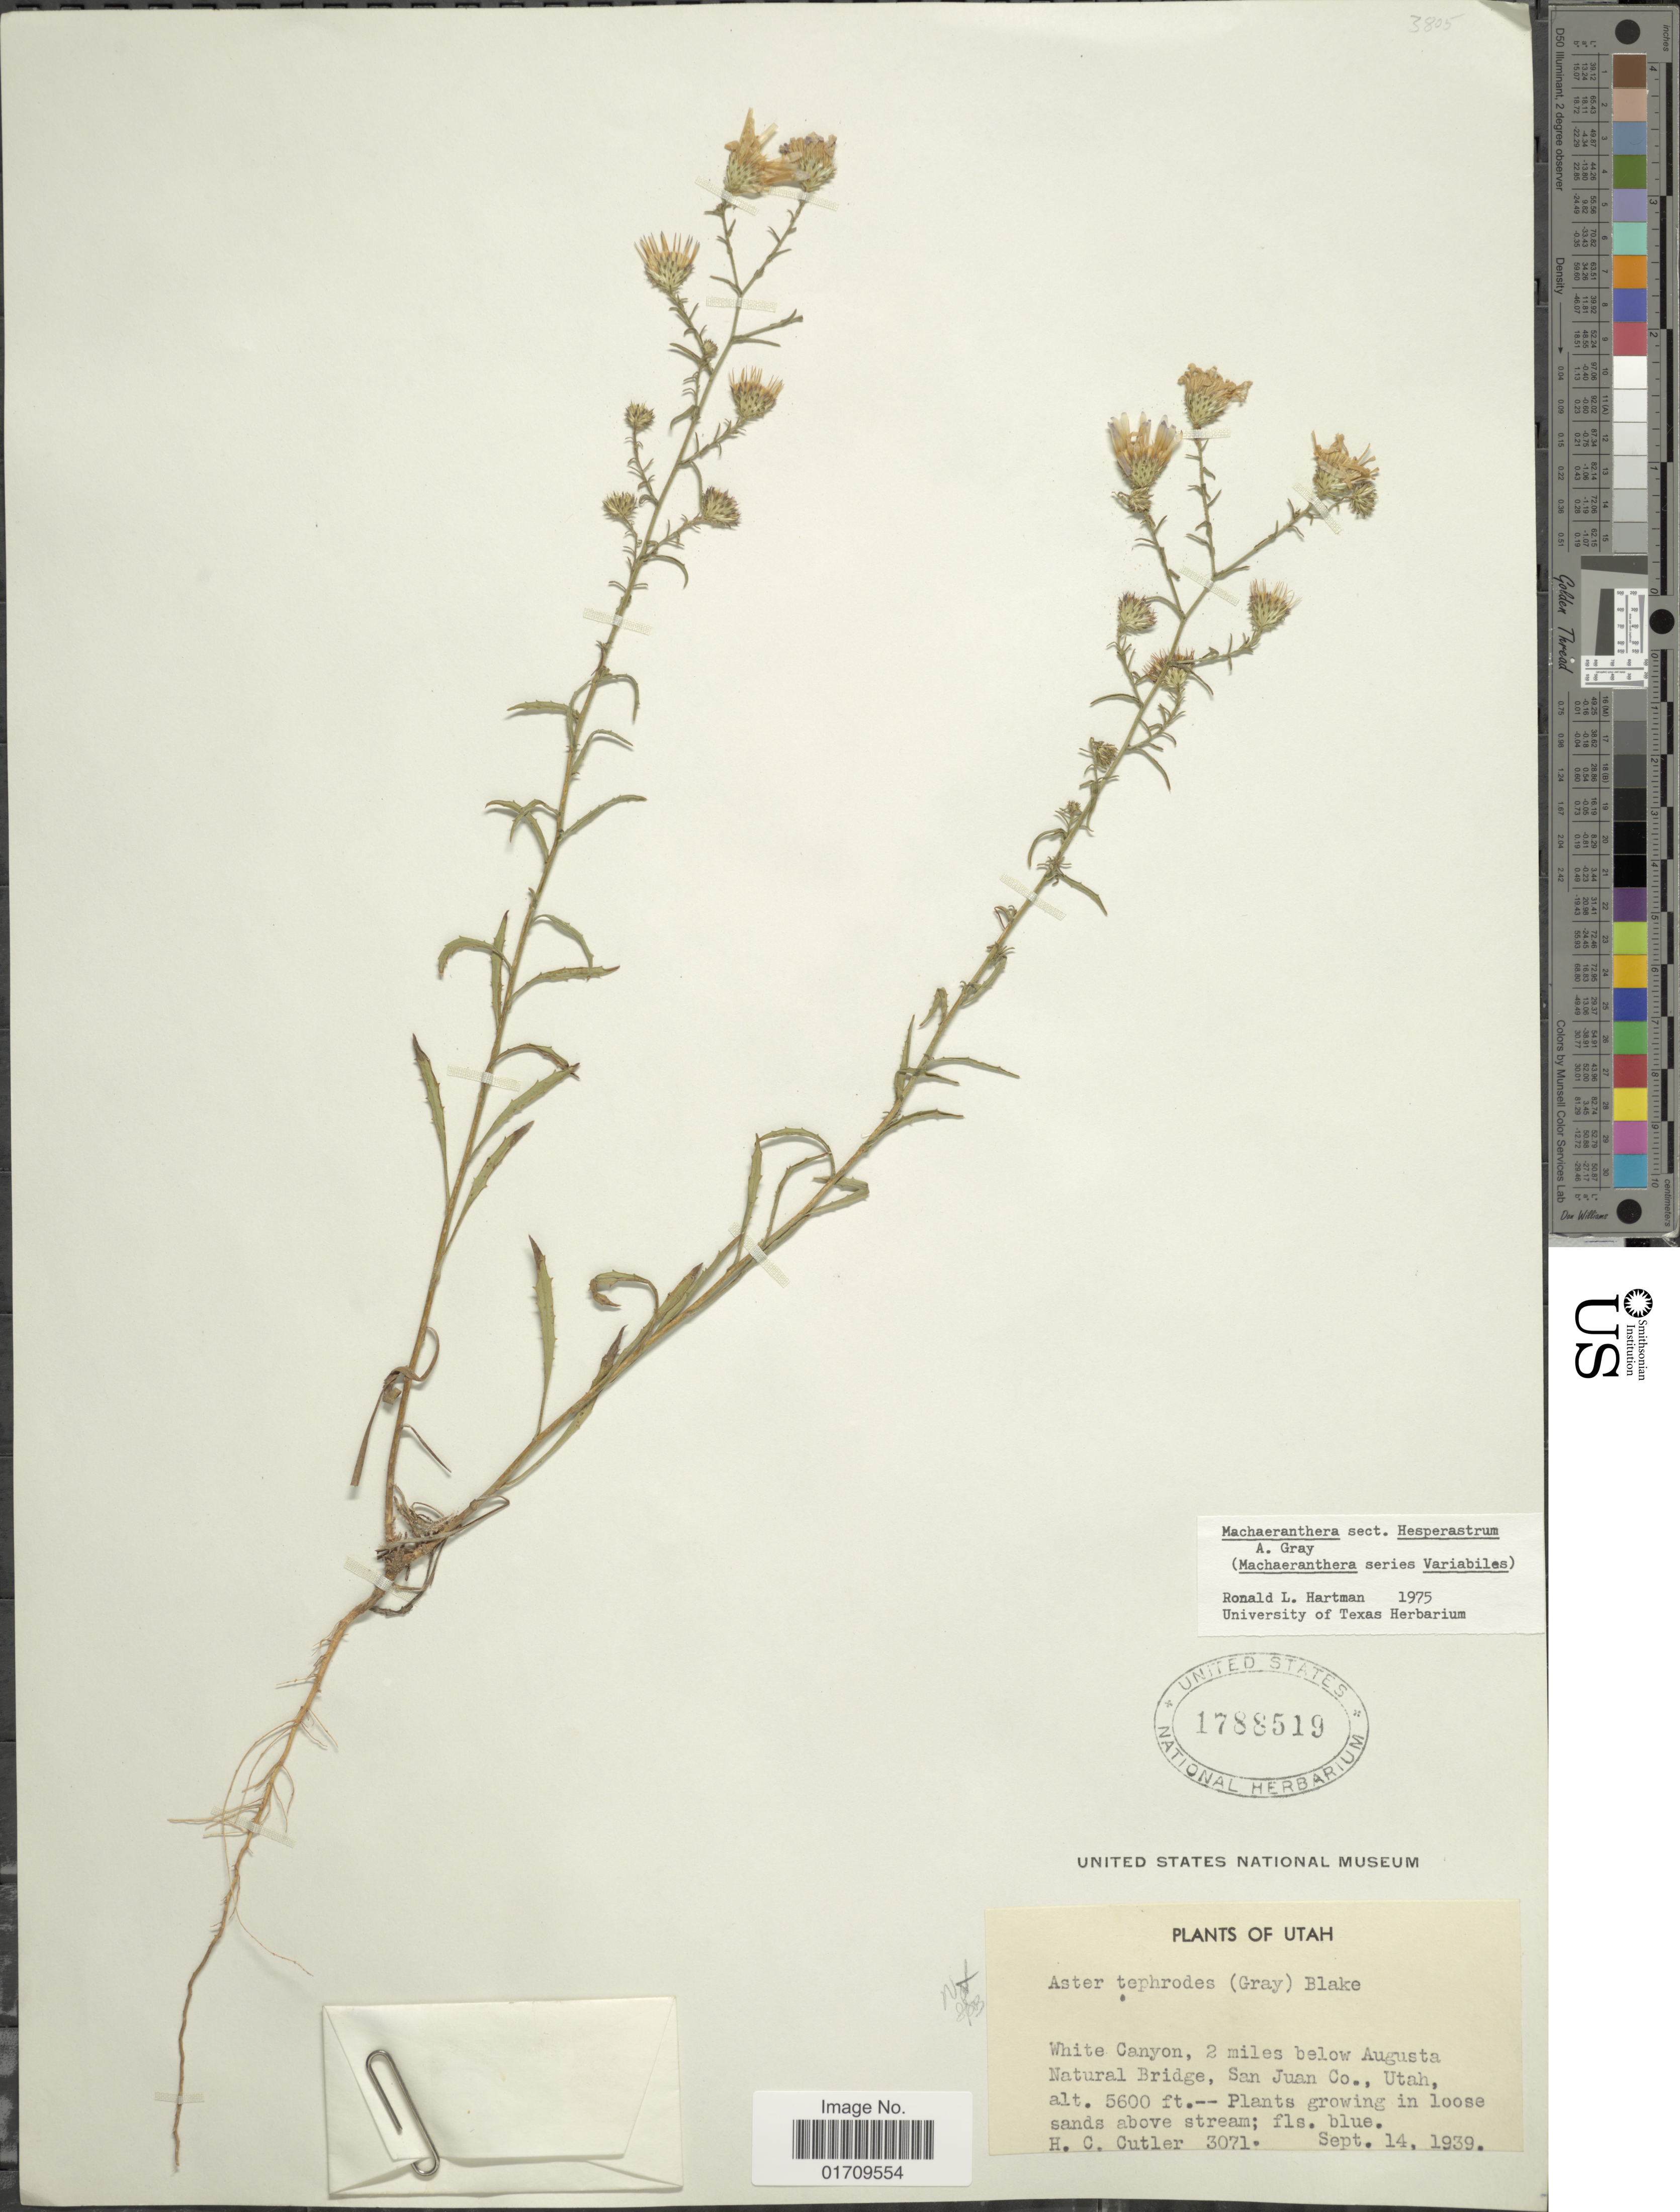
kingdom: Plantae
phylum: Tracheophyta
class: Magnoliopsida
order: Asterales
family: Asteraceae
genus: Machaeranthera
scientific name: Machaeranthera sp.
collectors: H. C. Cutler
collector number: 3071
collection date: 1939-09-14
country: United States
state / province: Utah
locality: White Canyon,. 2 miles below Augusta Natural Bridge, San Juan Co.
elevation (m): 1707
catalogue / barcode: US 1788519